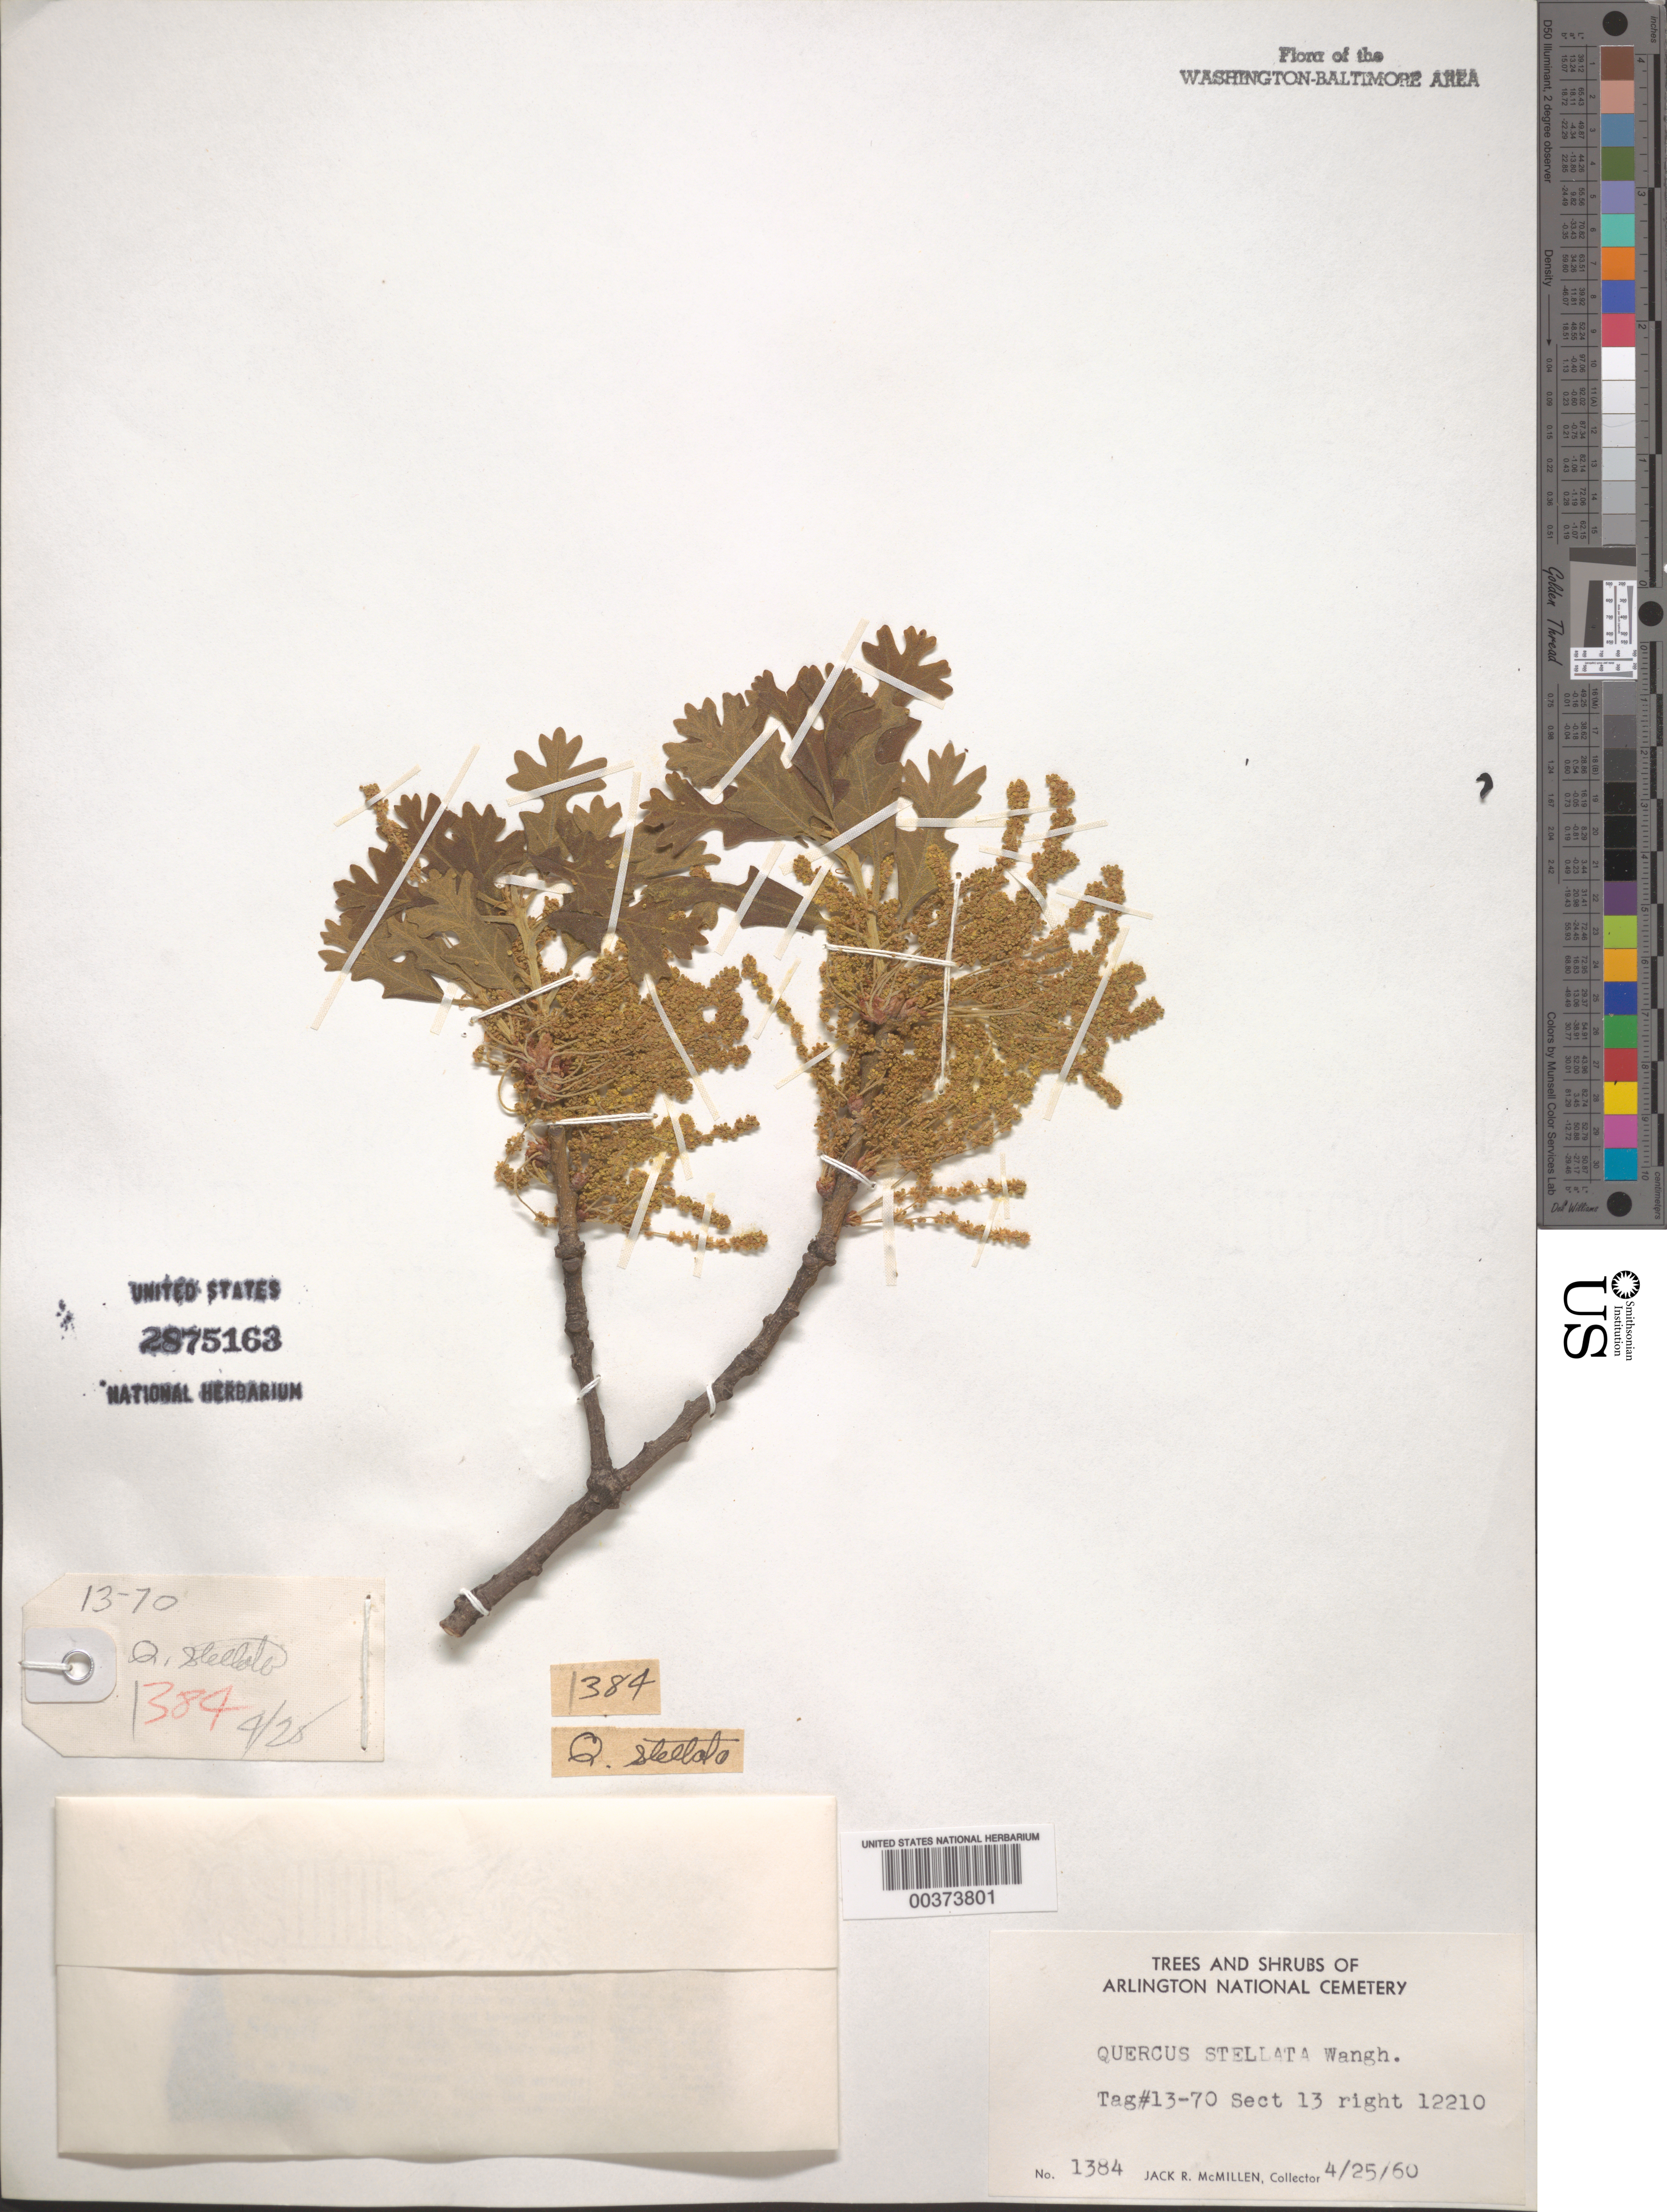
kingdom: Plantae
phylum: Tracheophyta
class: Magnoliopsida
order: Fagales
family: Fagaceae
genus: Quercus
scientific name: Quercus stellata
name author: Wangenh.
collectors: J. McMillen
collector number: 1384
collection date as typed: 25 Apr 1960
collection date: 1960-04-25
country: United States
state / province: Virginia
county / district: Arlington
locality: Arlington National Cemetery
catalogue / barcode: US 2875163